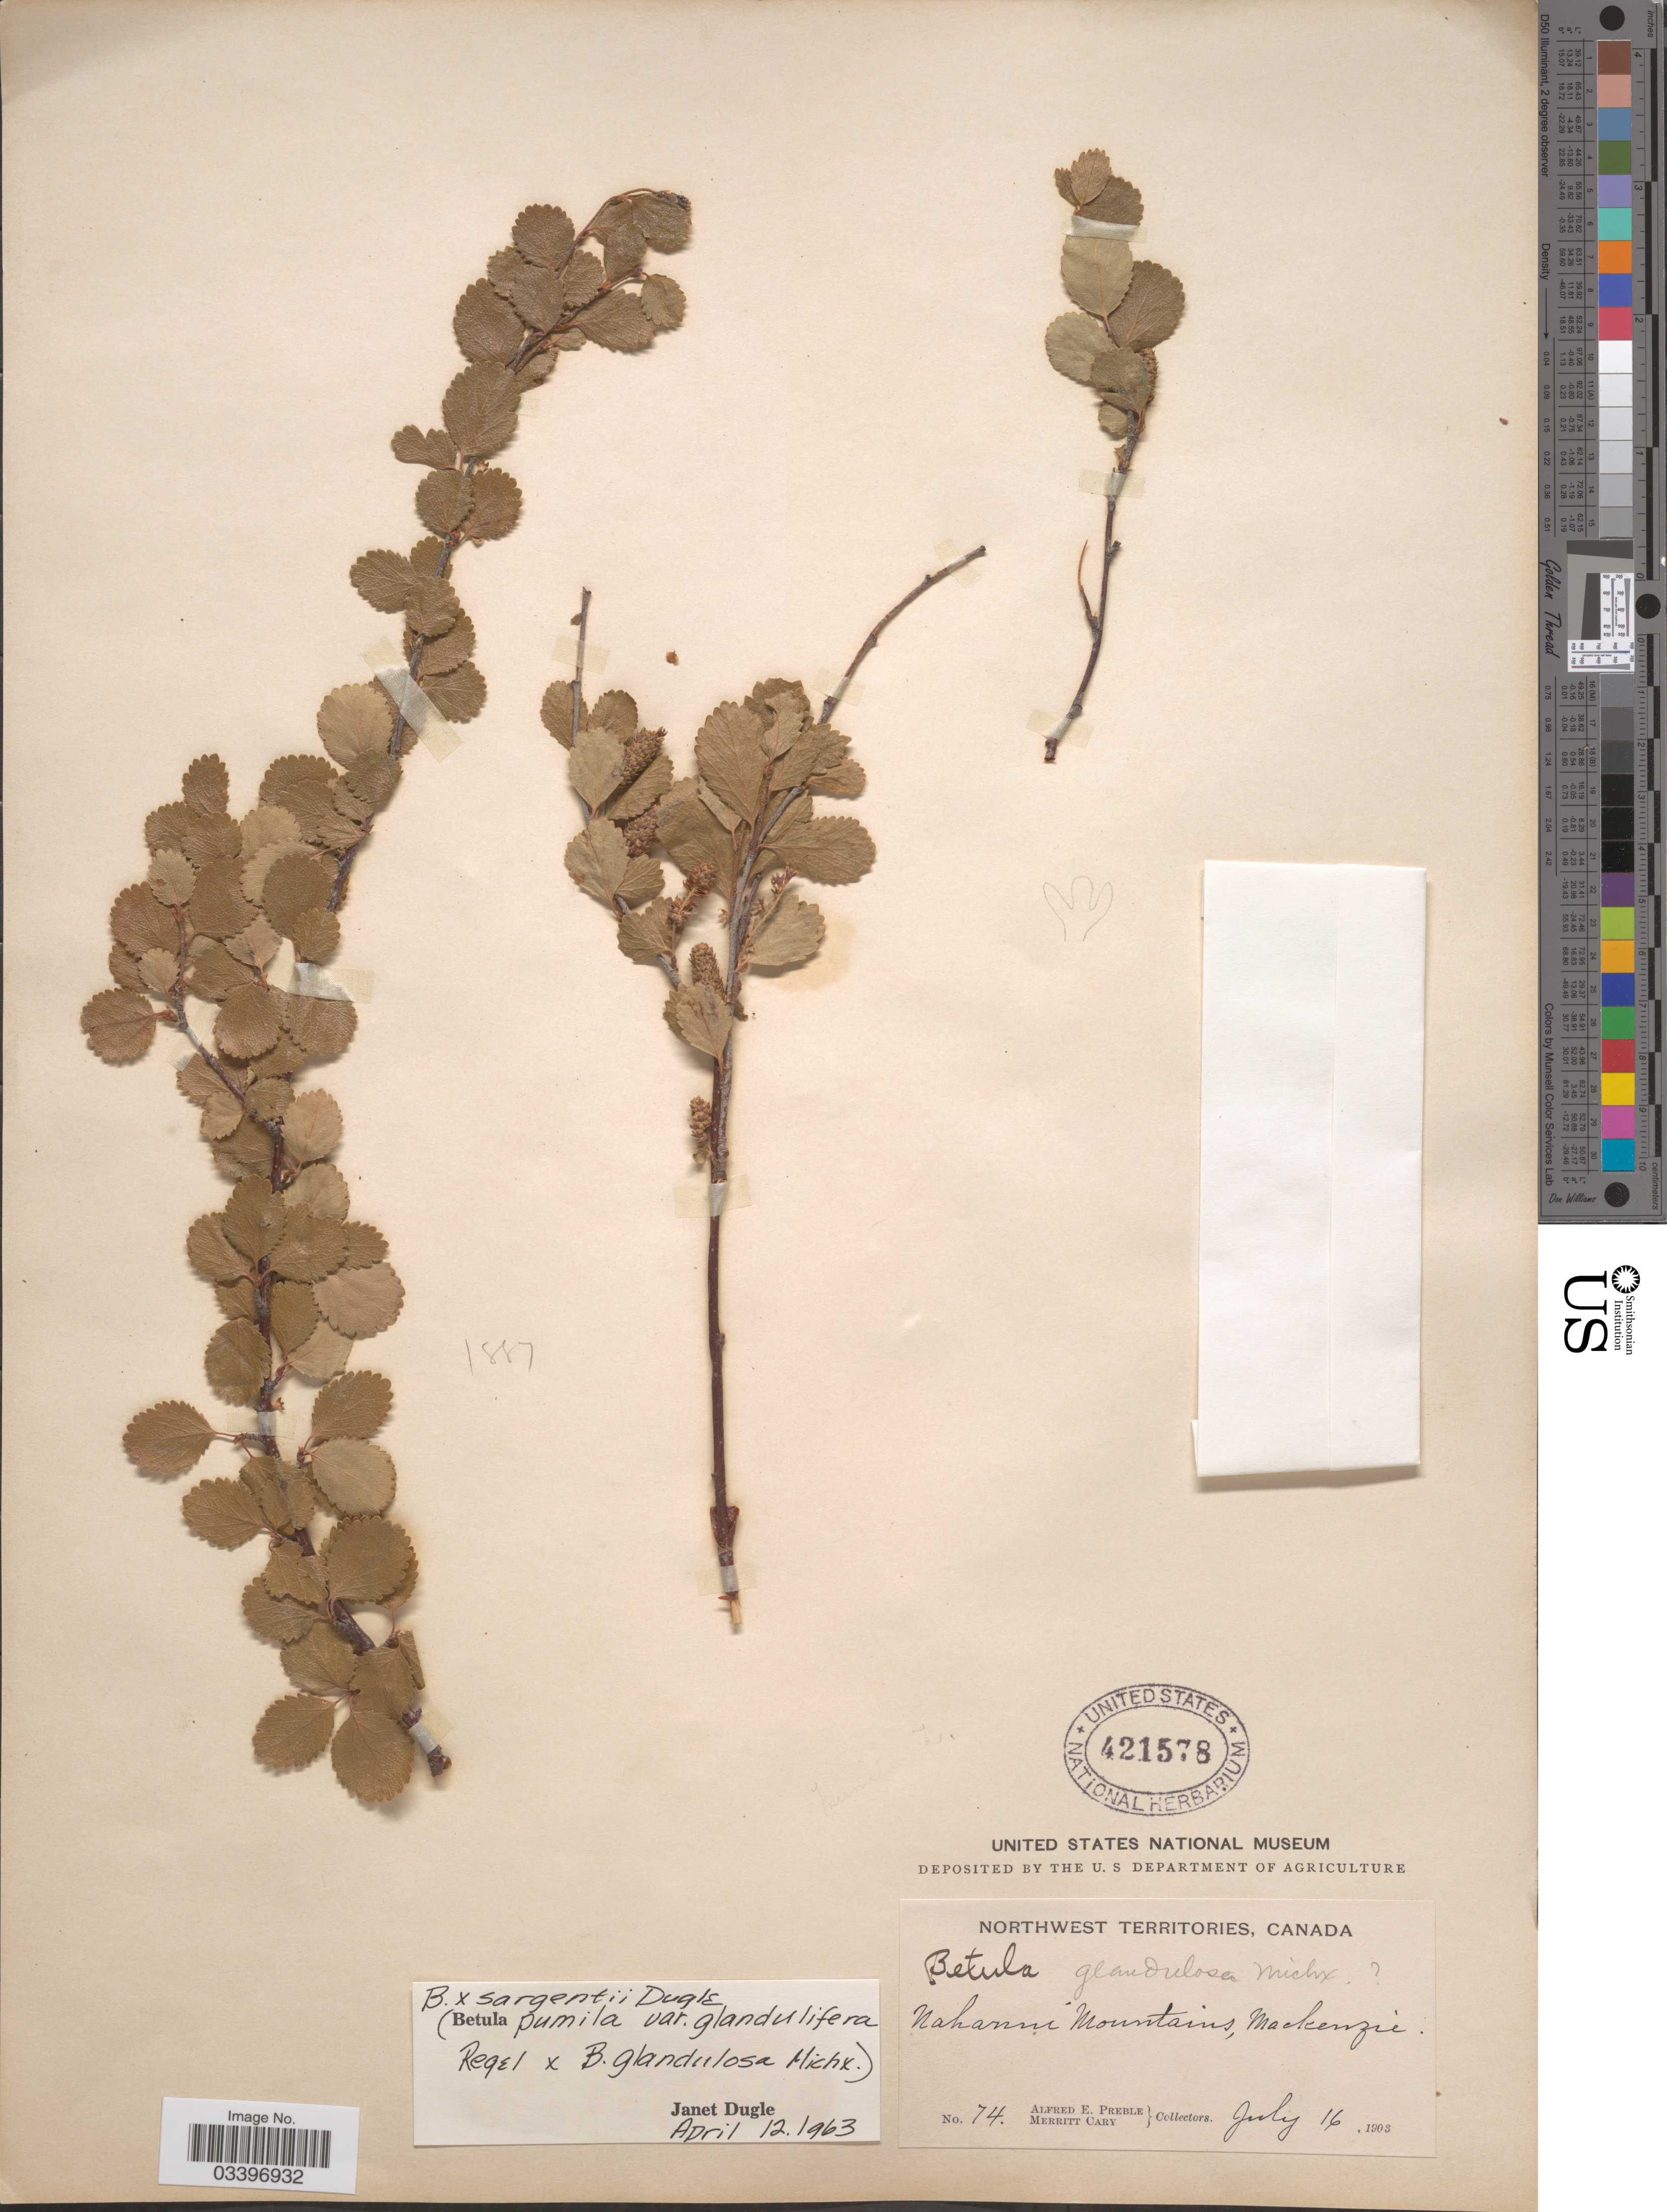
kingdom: Plantae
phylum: Tracheophyta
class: Magnoliopsida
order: Fagales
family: Betulaceae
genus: Betula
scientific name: Betula x sargentii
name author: Dugle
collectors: A. Preble & M. Cary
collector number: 74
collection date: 1903-07-16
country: Canada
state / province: Northwest Territories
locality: Nahanni Mountains, Mackenzie.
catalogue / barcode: US 421578